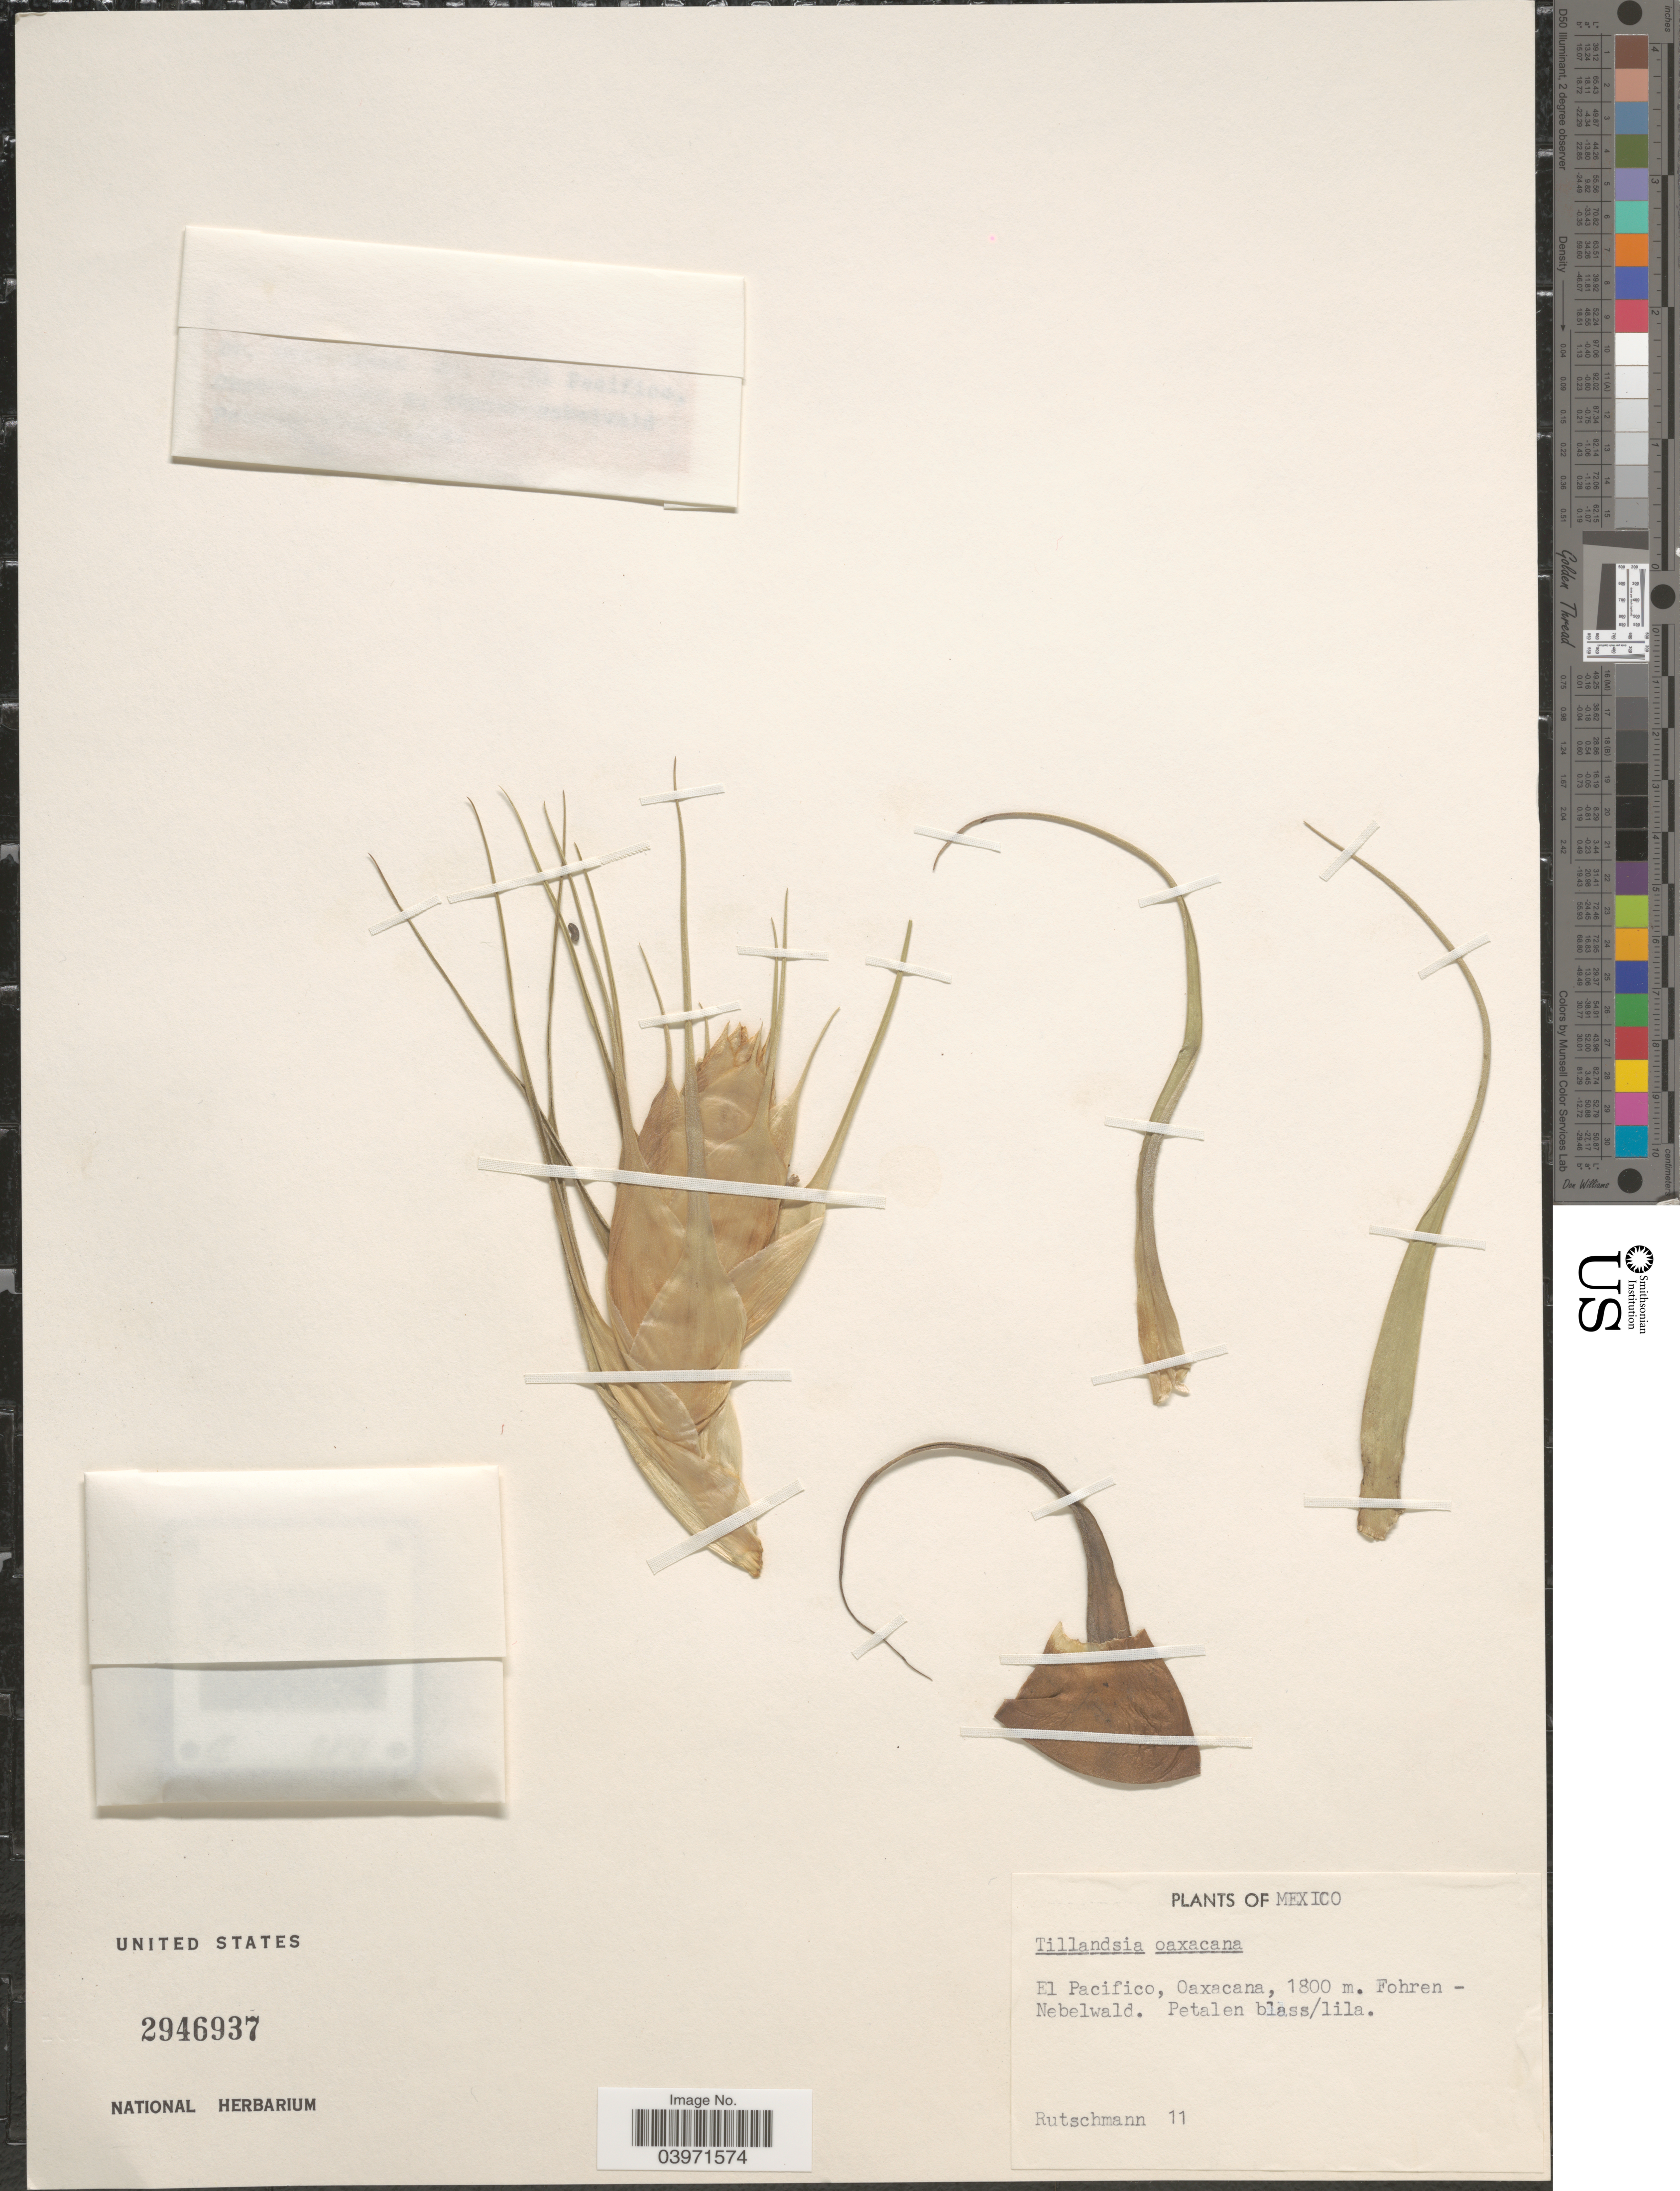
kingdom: Plantae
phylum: Tracheophyta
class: Liliopsida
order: Poales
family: Bromeliaceae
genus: Tillandsia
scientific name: Tillandsia oaxacana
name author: L.B. Sm.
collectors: Rutschmann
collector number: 11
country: Mexico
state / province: Oaxaca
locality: El Pacifico, Oaxacana. Fohren - Nebelwald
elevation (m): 1800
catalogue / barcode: US 2946937